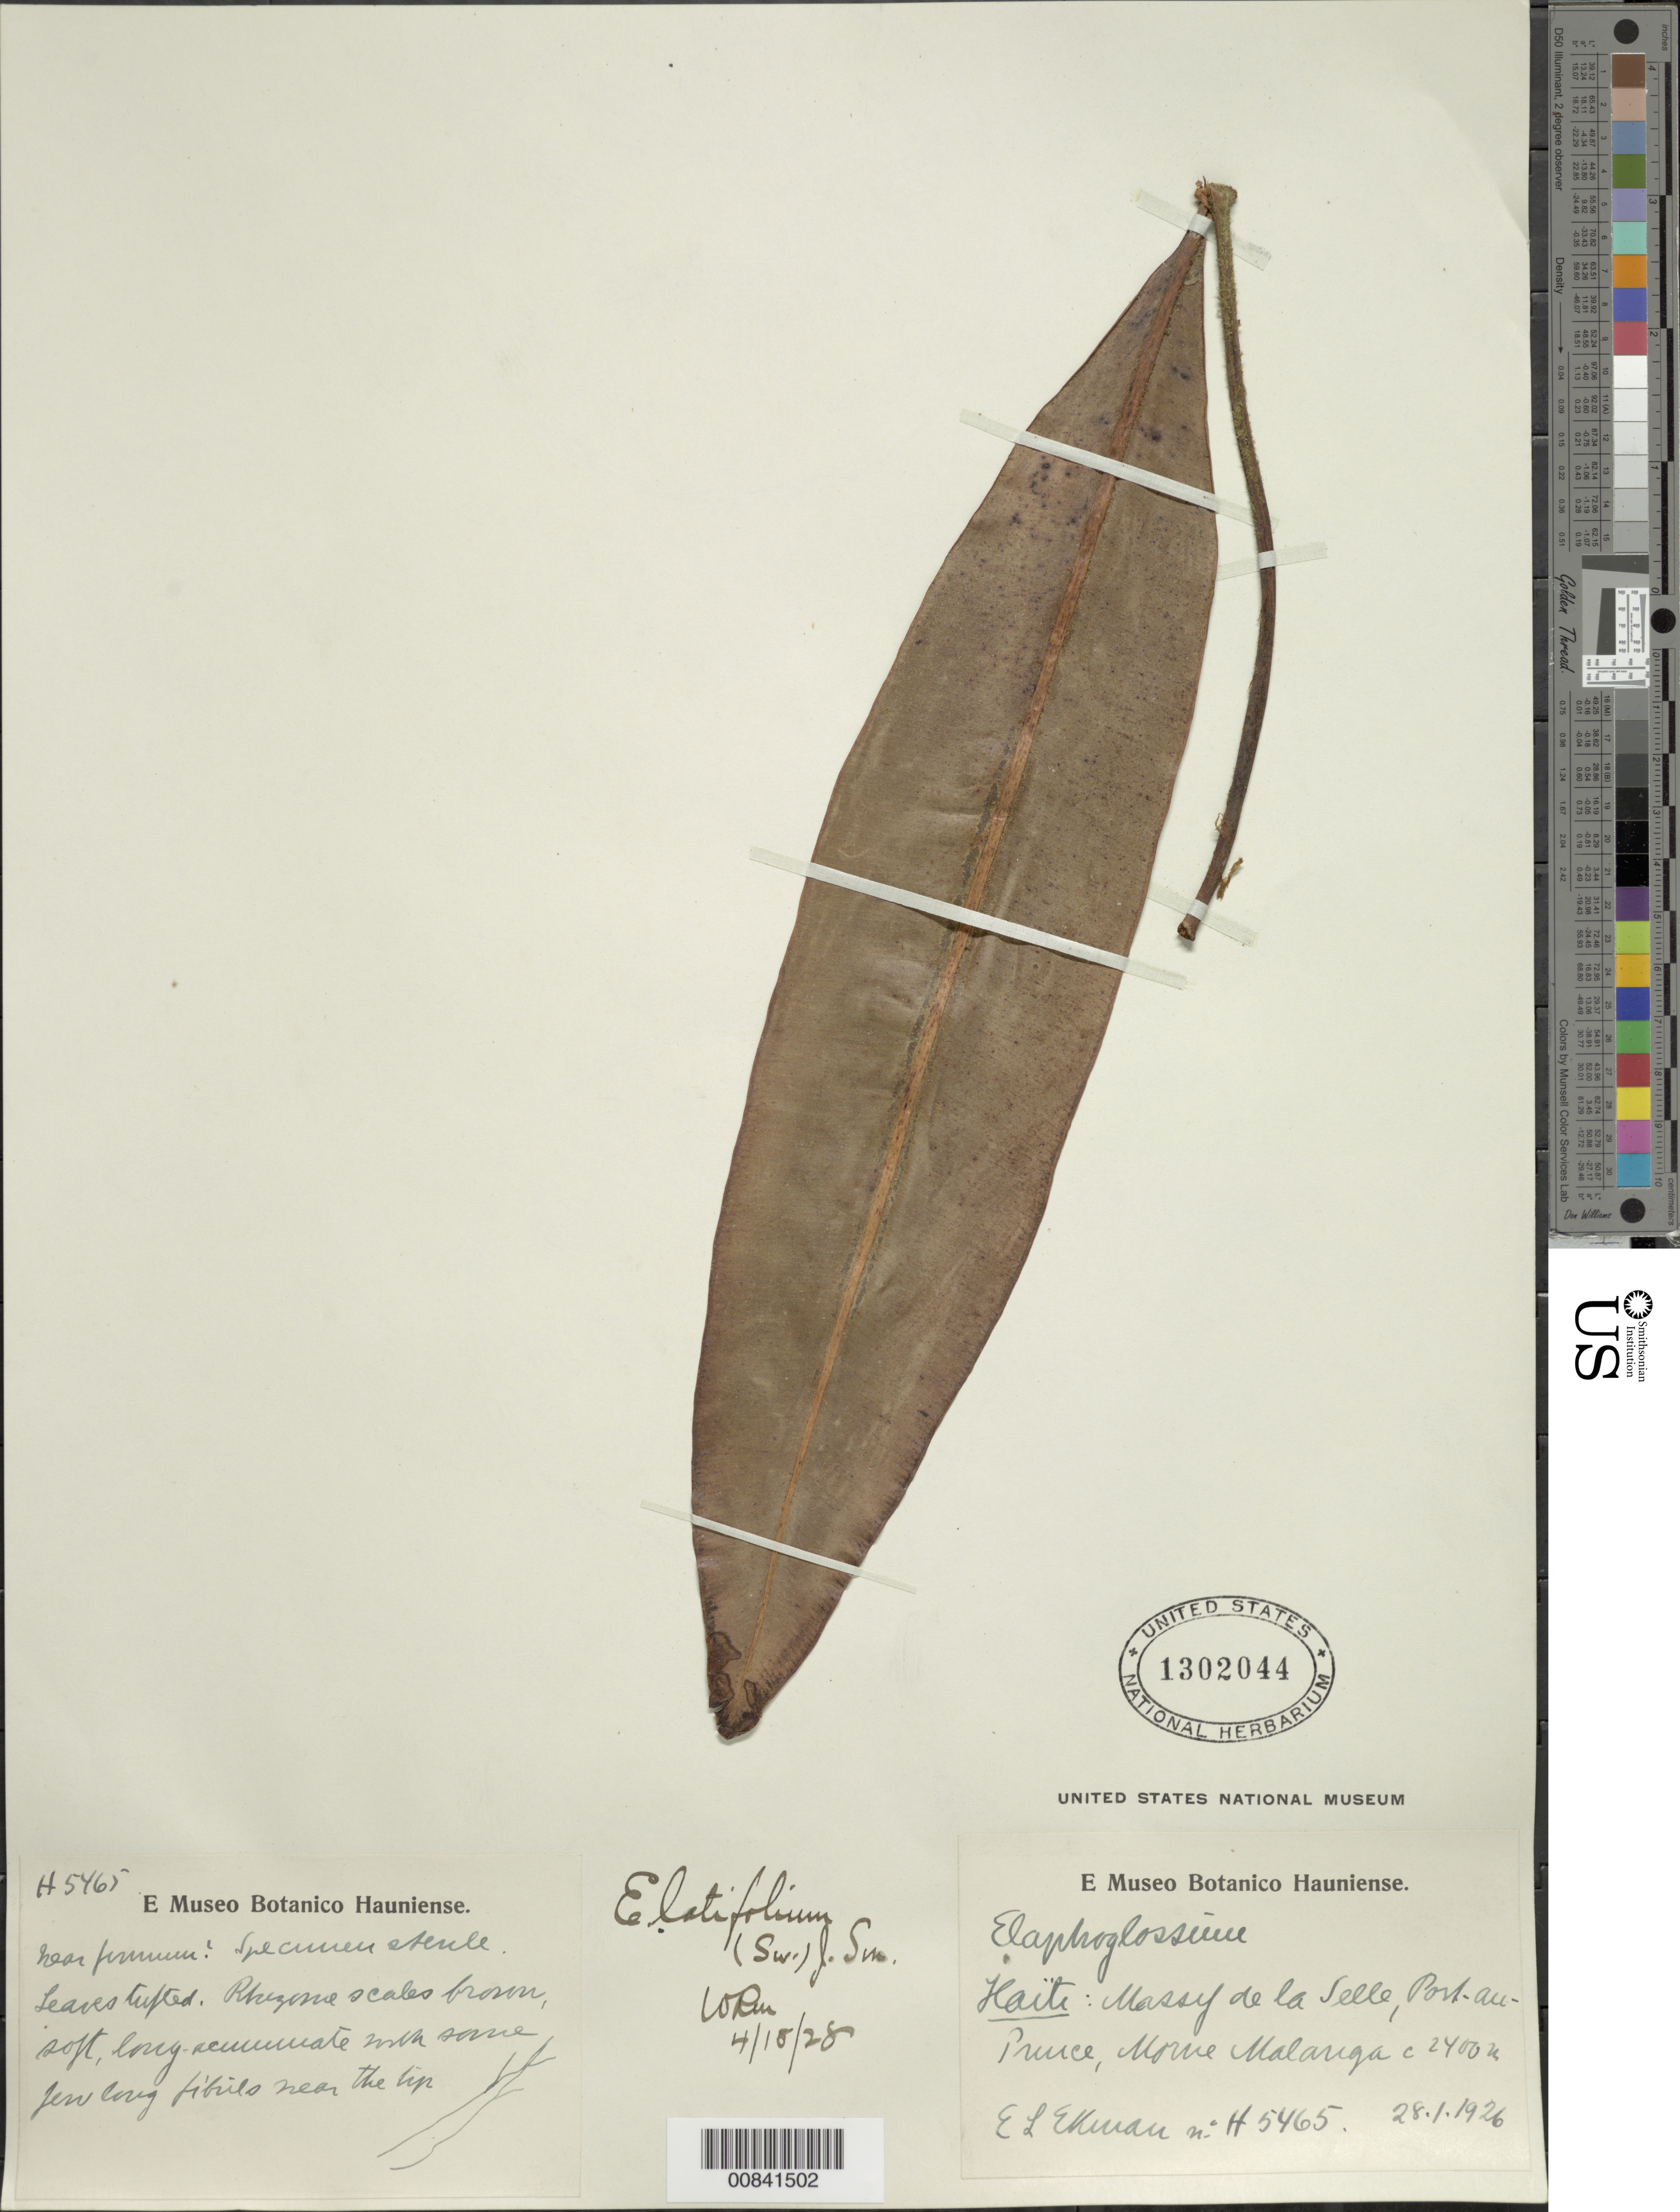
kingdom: Plantae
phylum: Tracheophyta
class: Polypodiopsida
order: Polypodiales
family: Dryopteridaceae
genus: Elaphoglossum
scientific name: Elaphoglossum latifolium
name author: (Sw.) J. Sm.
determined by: Rm., W.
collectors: E. L. Ekman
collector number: H 5465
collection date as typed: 28 Jan 1926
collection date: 1926-01-28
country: Haiti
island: Hispaniola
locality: Massif de la Selle, Port au Prince, top of M. Malanga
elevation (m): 2400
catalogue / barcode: US 1302044